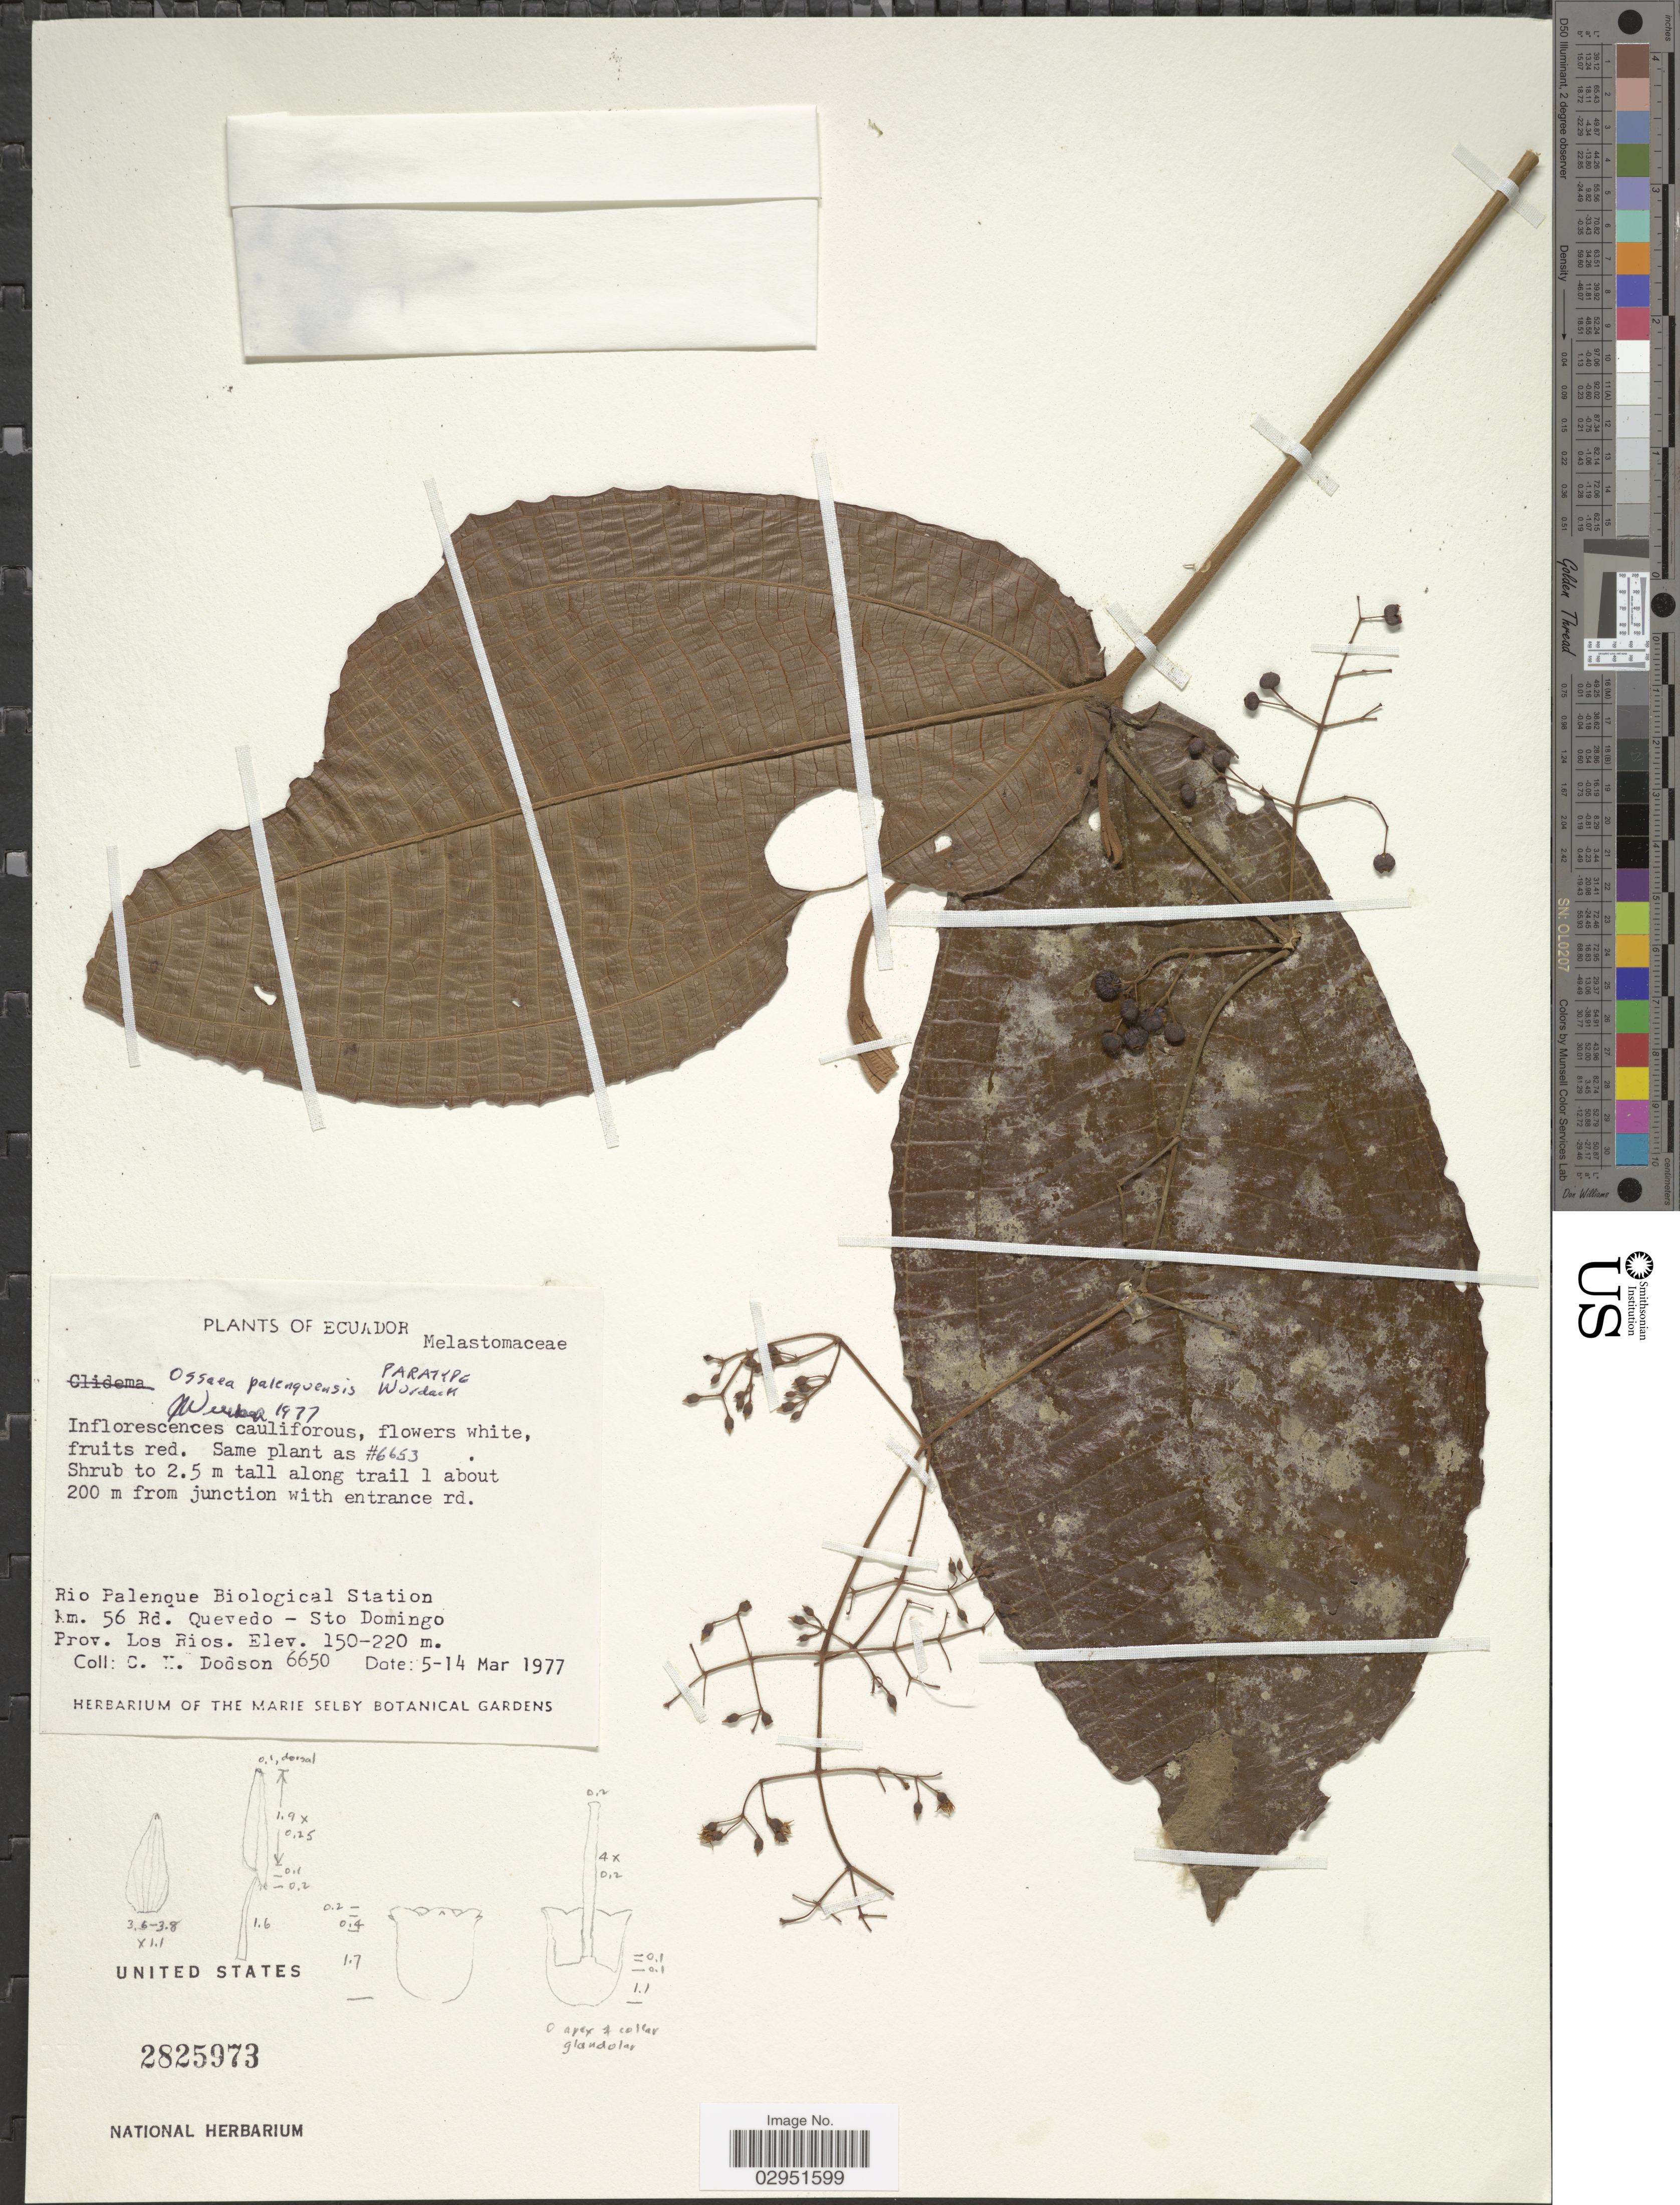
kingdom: Plantae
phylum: Tracheophyta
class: Magnoliopsida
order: Myrtales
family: Melastomataceae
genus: Ossaea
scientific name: Ossaea palenquensis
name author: Wurdack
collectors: C. H. Dodson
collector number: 6650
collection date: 1977-03-05/1977-03-14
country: Ecuador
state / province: Los Ríos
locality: Along trail 1 about 200 m from junction with entrance rd. Rio Palenque Biological Station km. 56 Rd. Quevedo - Sto Domingo.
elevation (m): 150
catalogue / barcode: US 2825973